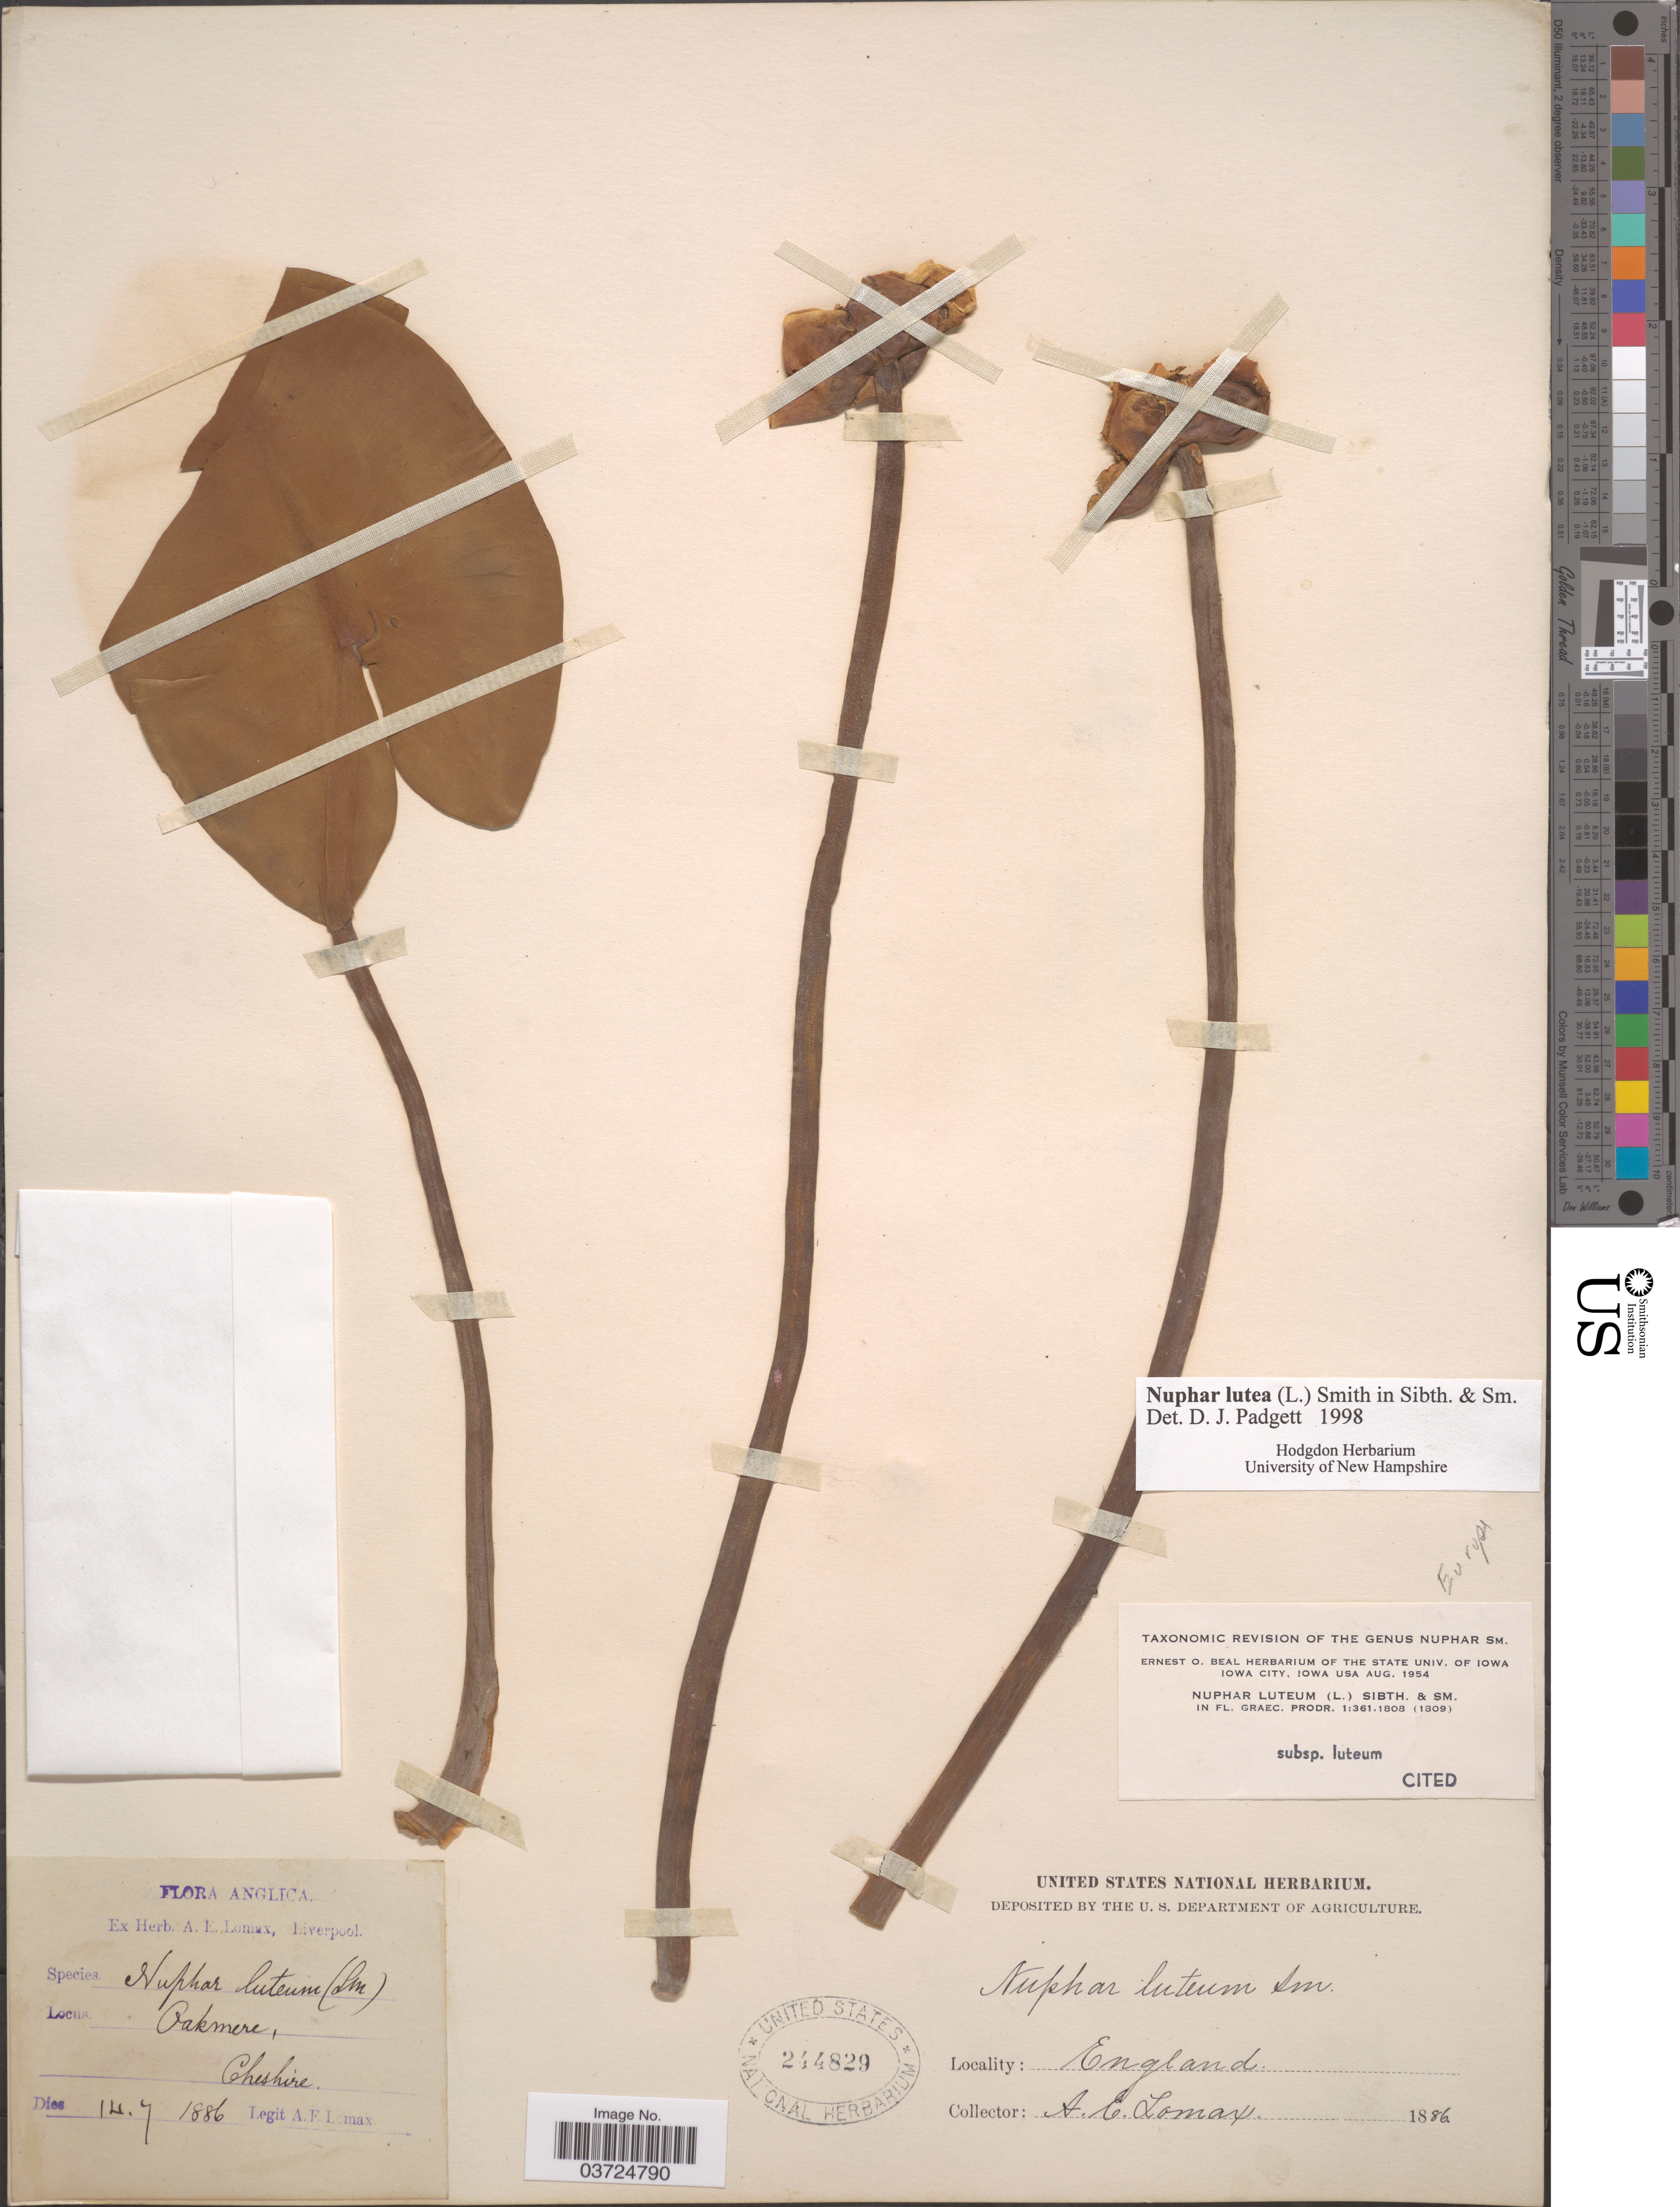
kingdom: Plantae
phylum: Tracheophyta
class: Magnoliopsida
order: Nymphaeales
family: Nymphaeaceae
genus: Nuphar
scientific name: Nuphar lutea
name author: (L.) Sm.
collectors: A. Lomax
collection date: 1886-07-14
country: United Kingdom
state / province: England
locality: Anglica. Pakmere, Cheshire.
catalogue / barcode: US 244829